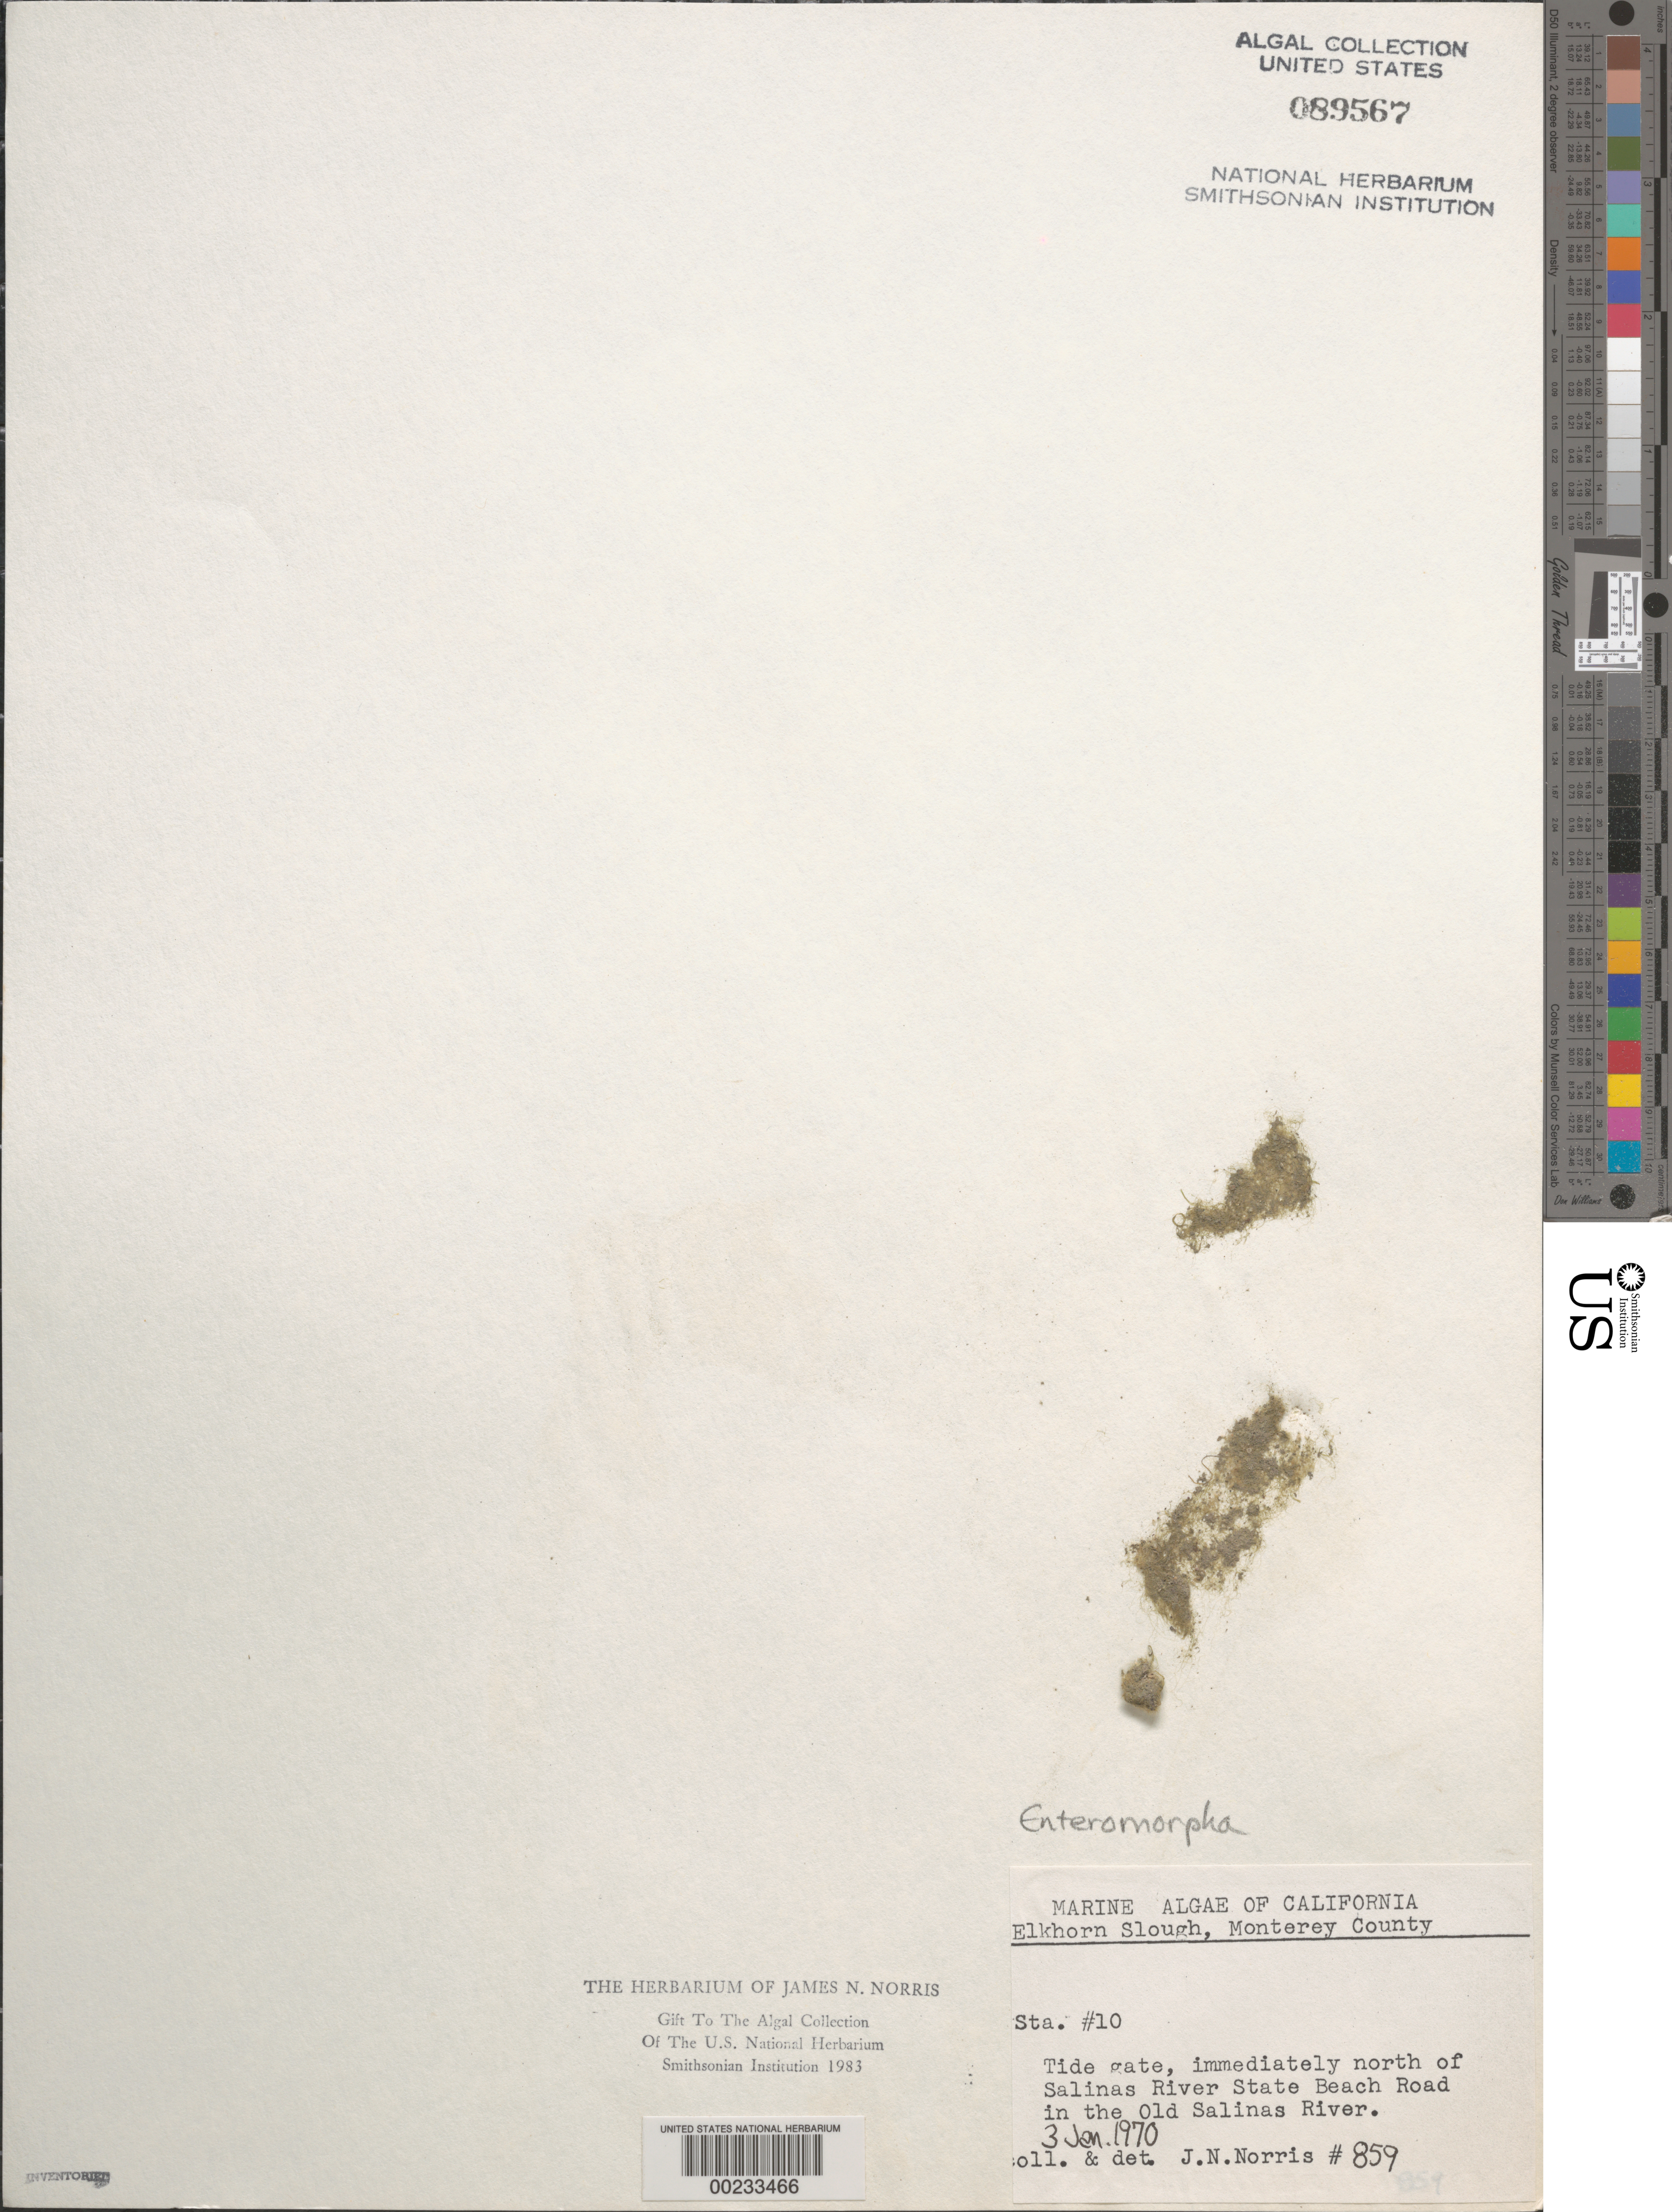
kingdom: Plantae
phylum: Chlorophyta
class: Ulvophyceae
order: Ulvales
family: Ulvaceae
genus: Ulva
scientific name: Ulva sp.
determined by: Algae name updating Project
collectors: J. N. Norris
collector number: JN-859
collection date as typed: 03 Jan 1970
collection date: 1970-01-03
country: United States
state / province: California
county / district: Monterey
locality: Old Salinas River, Elkhorn Slough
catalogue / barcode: US 89567